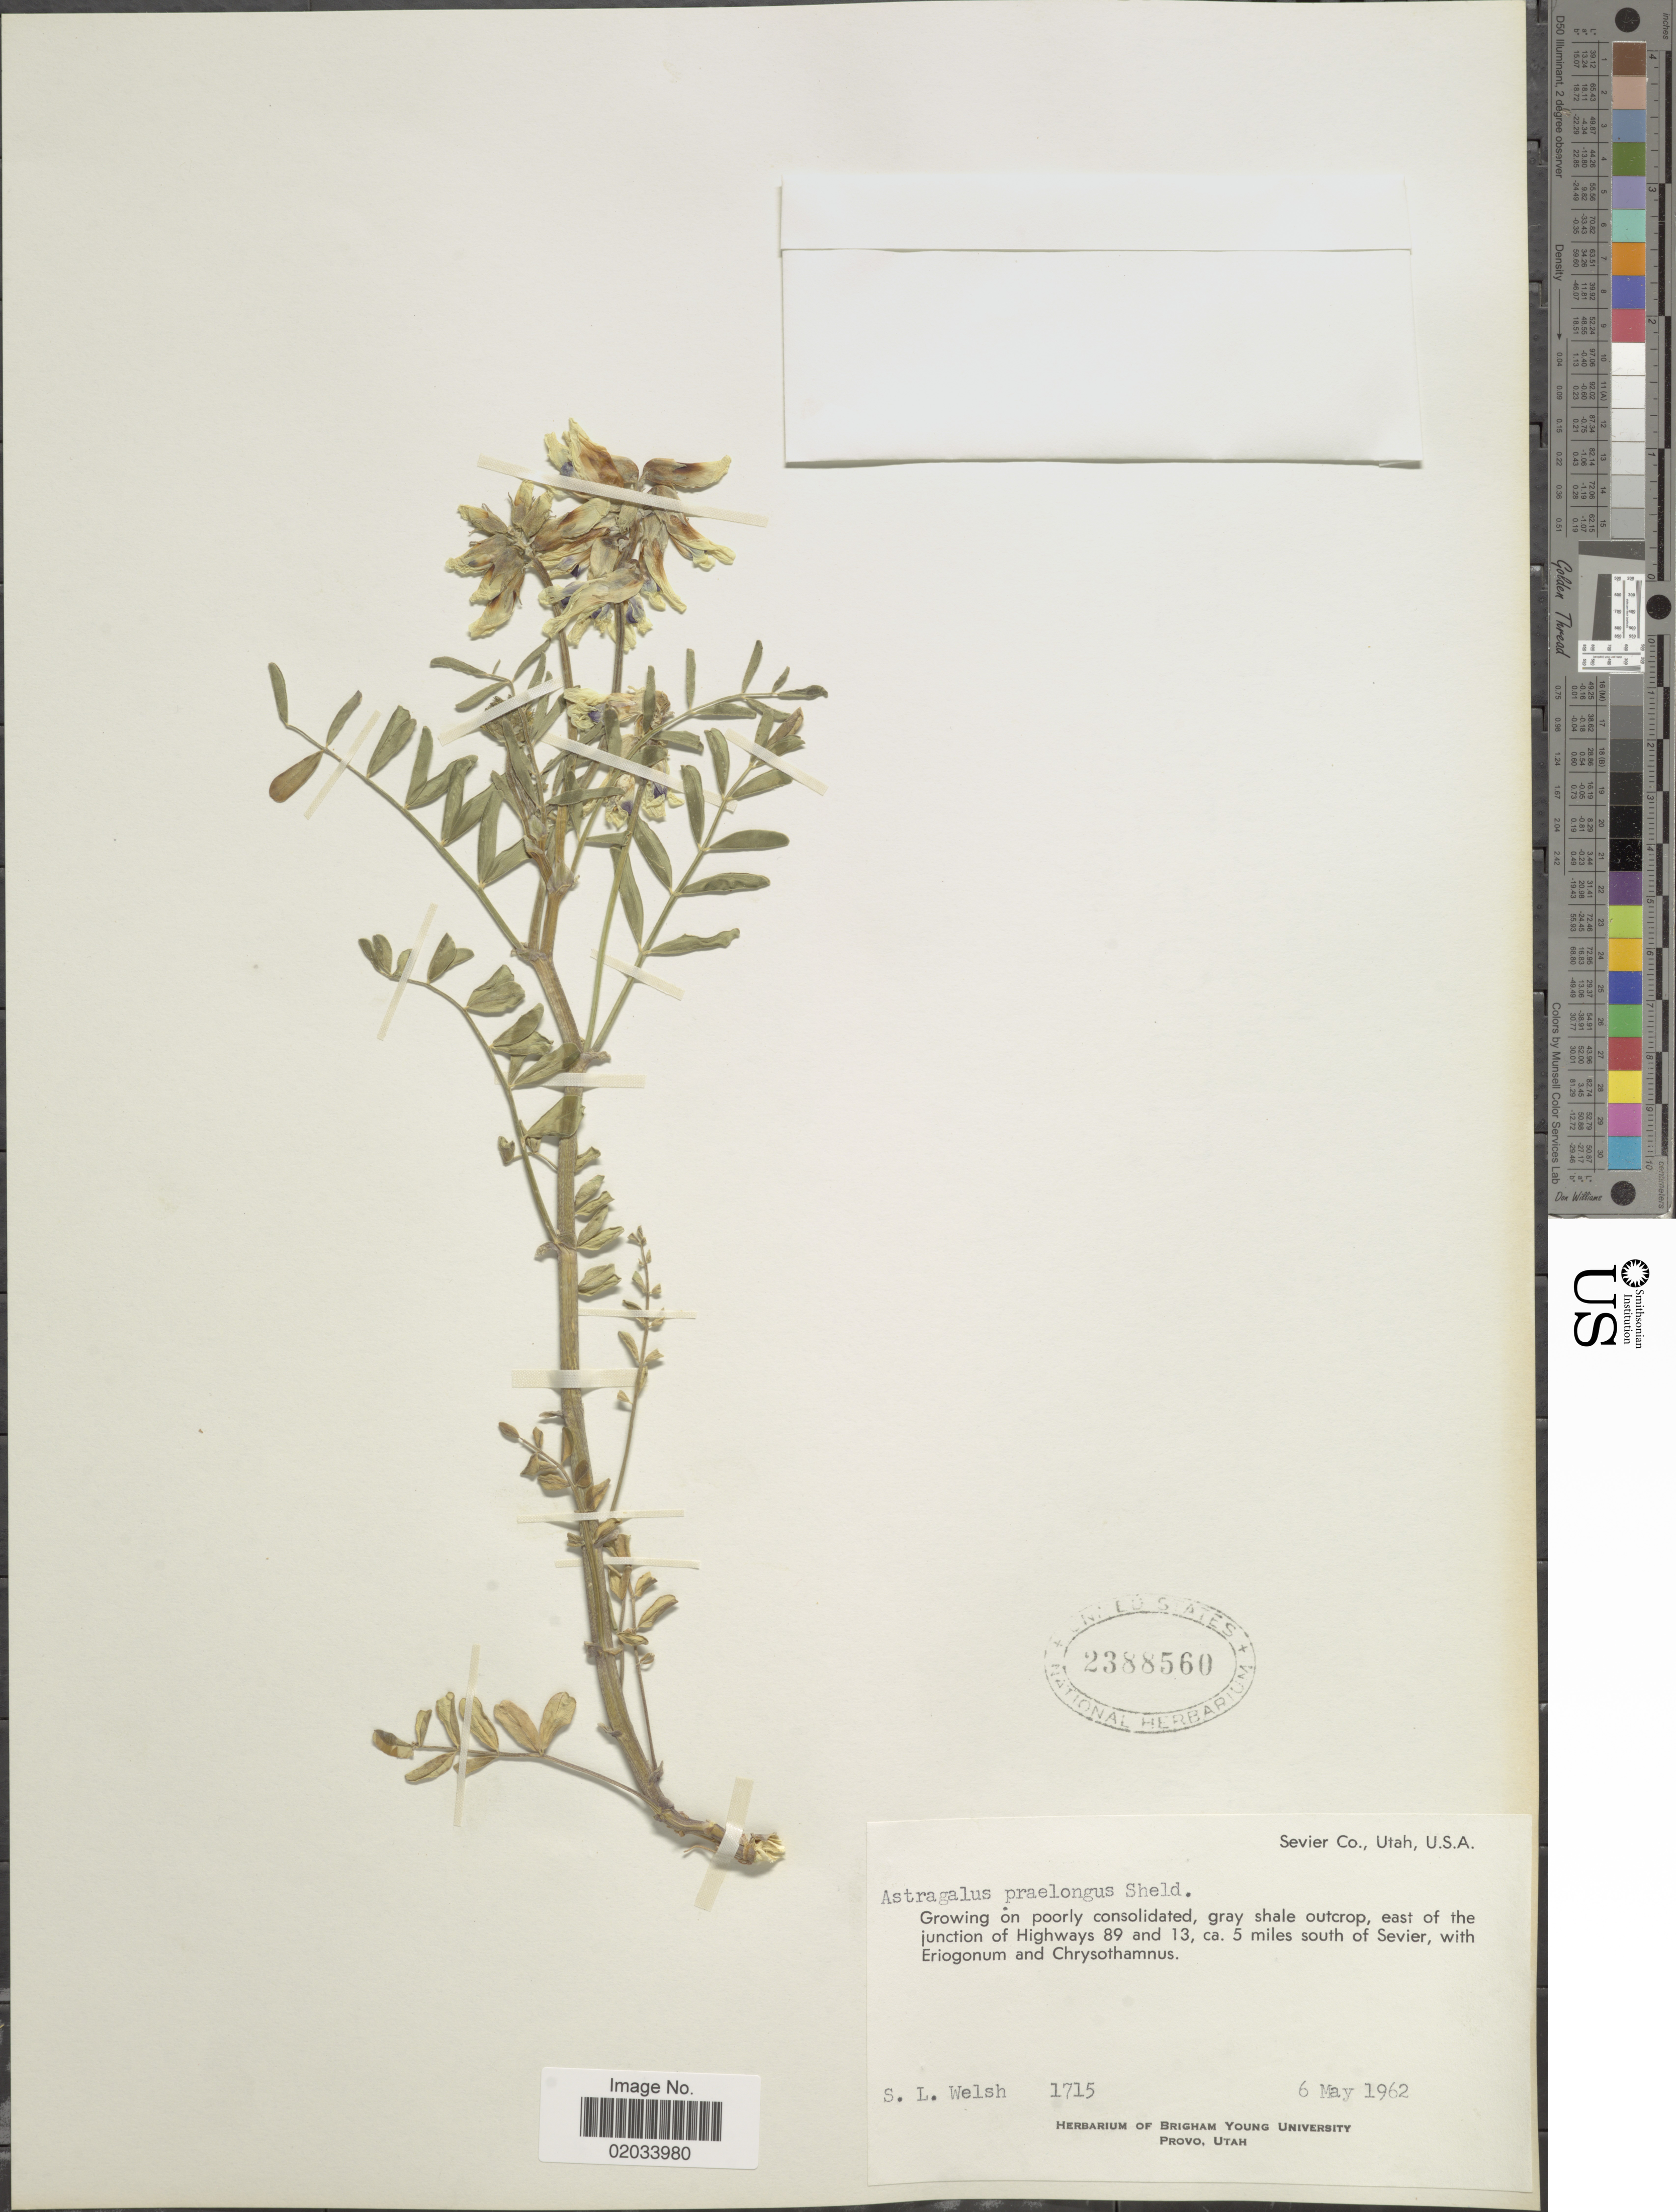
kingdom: Plantae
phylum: Tracheophyta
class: Magnoliopsida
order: Fabales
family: Fabaceae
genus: Astragalus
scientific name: Astragalus praelongus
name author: E. Sheld.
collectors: S. Welsh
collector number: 1715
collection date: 1962-05-06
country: United States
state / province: Utah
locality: Selvier Co. east of the junction of Highways 89 and 13, ca. 5 miles south of Sevier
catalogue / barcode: US 2388560